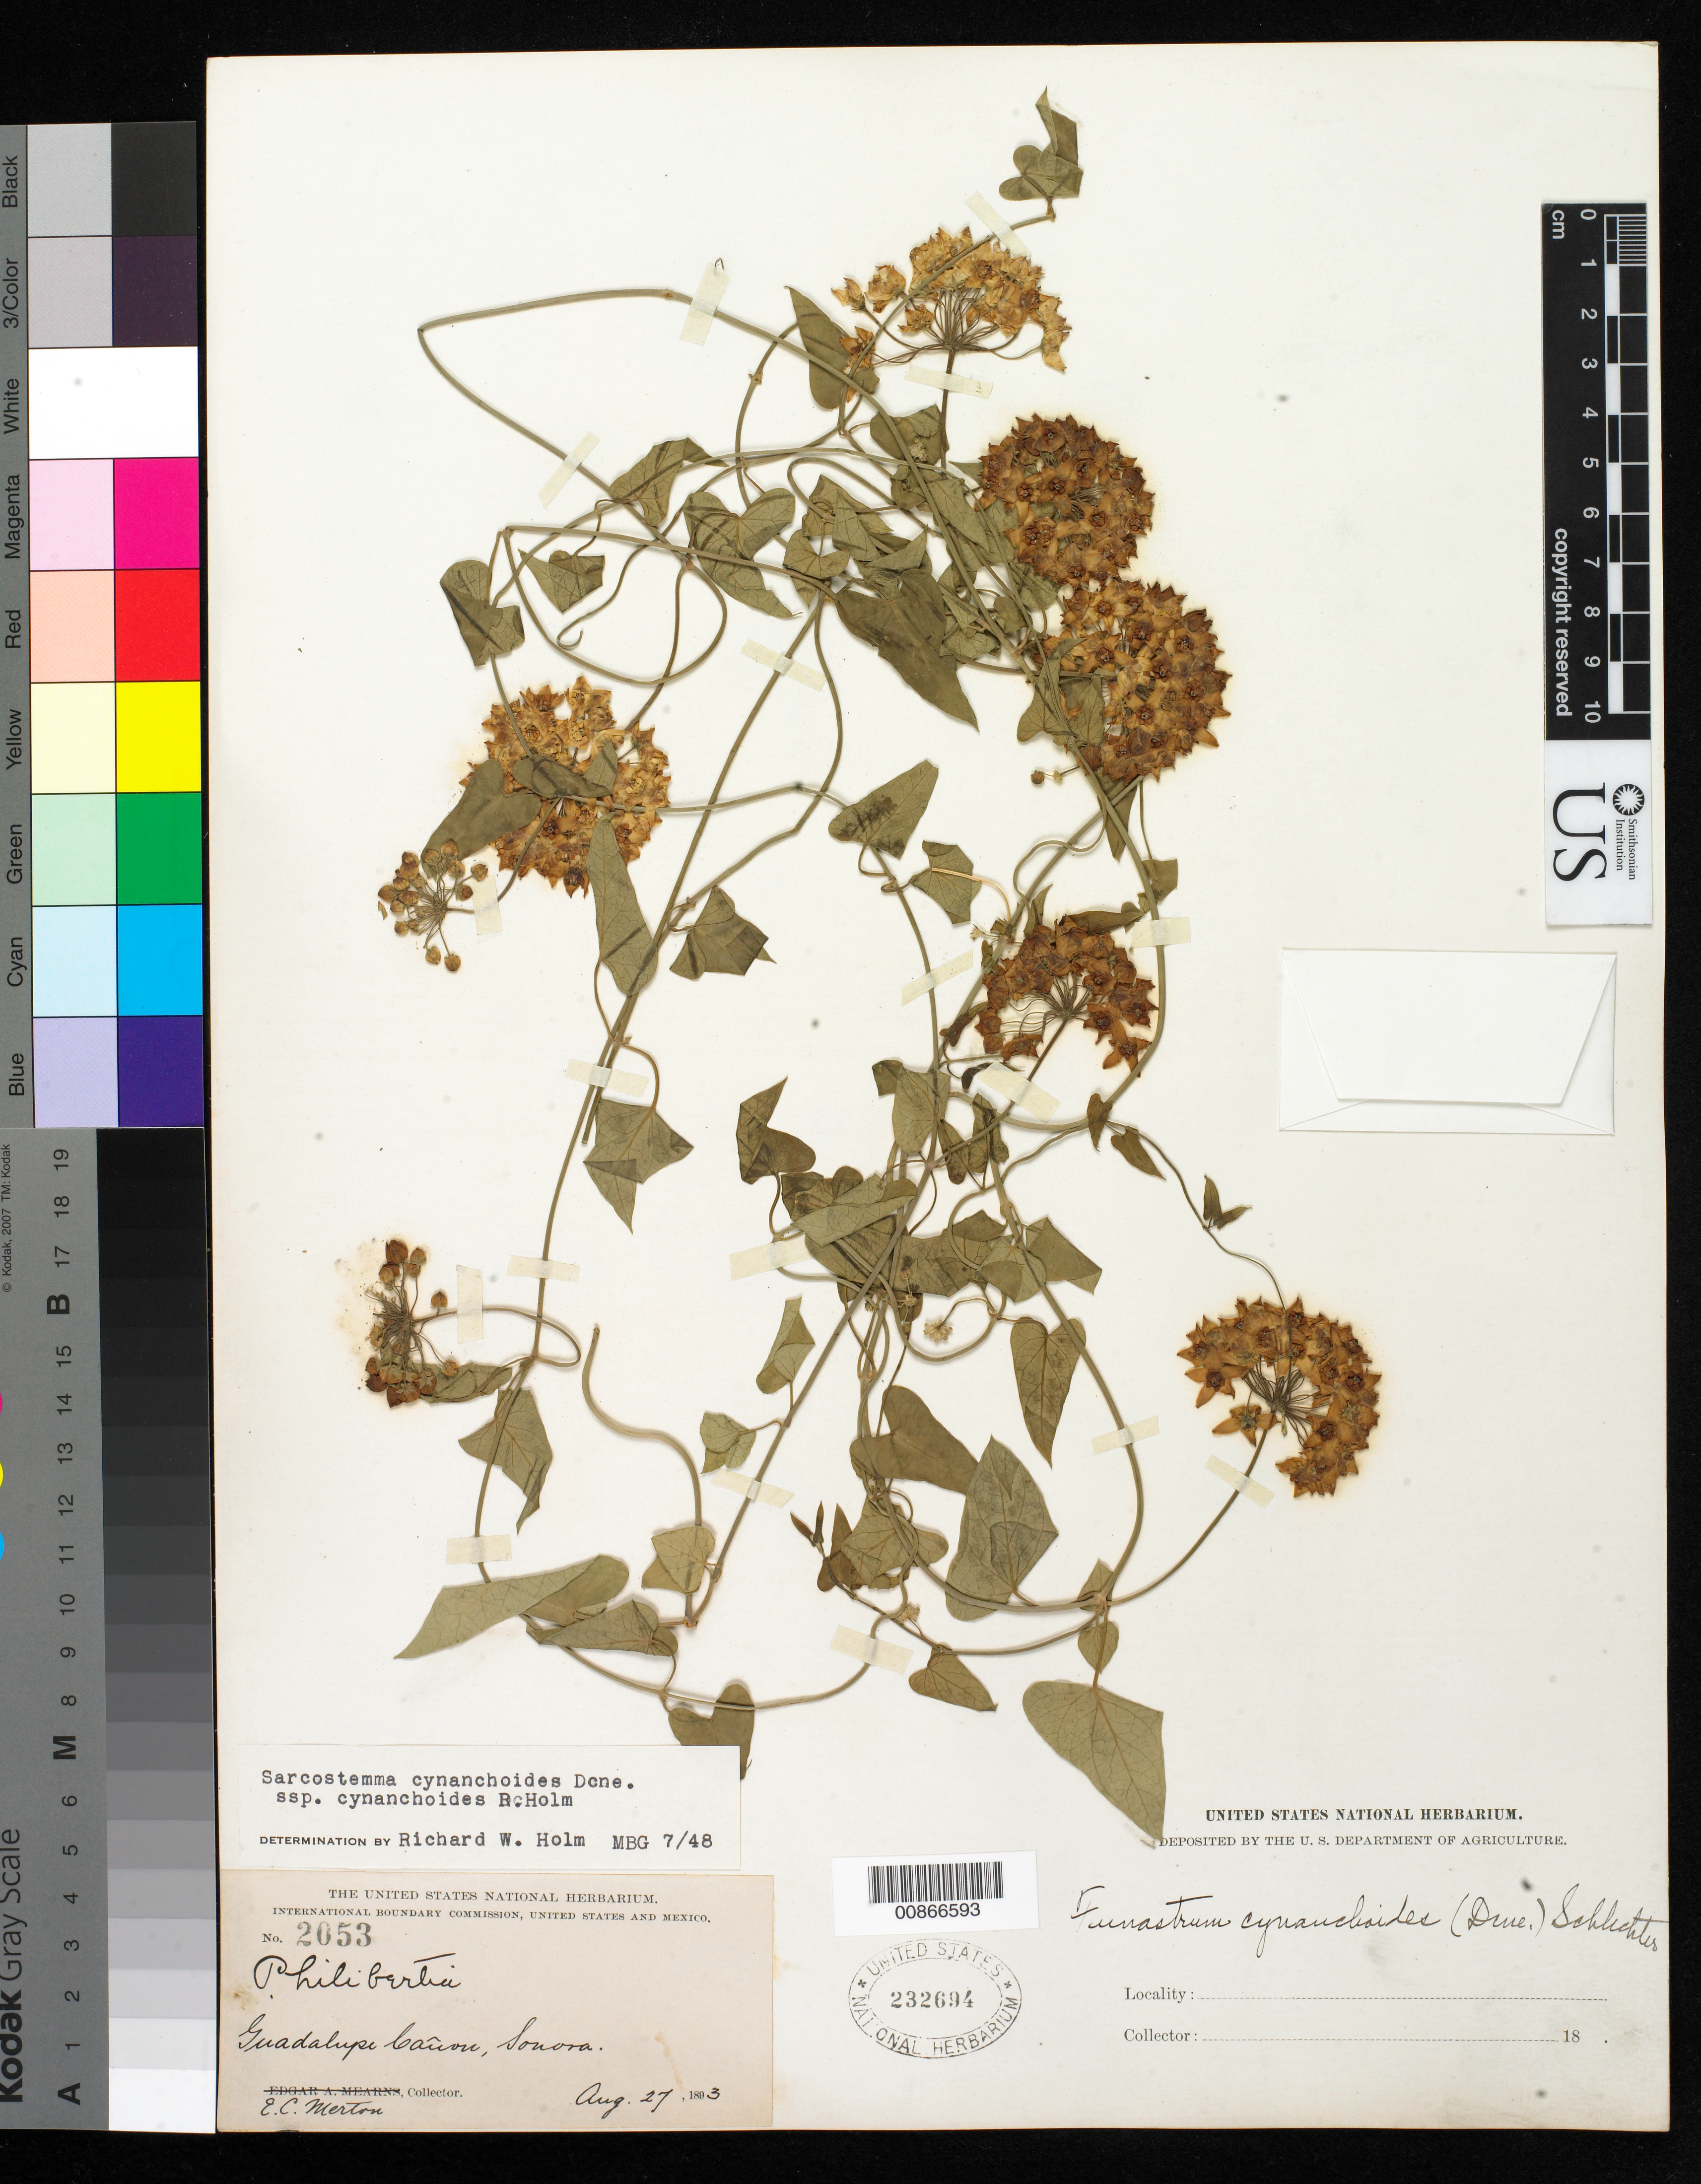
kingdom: Plantae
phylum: Tracheophyta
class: Magnoliopsida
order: Gentianales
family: Apocynaceae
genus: Sarcostemma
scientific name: Sarcostemma cynanchoides subsp. cynanchoides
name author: Decne.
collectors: E. Merton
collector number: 2053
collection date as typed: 27 Aug 1893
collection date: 1893-08-27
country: Mexico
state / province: Sonora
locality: Guadalupe Cañon, Sonora.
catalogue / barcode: US 232694